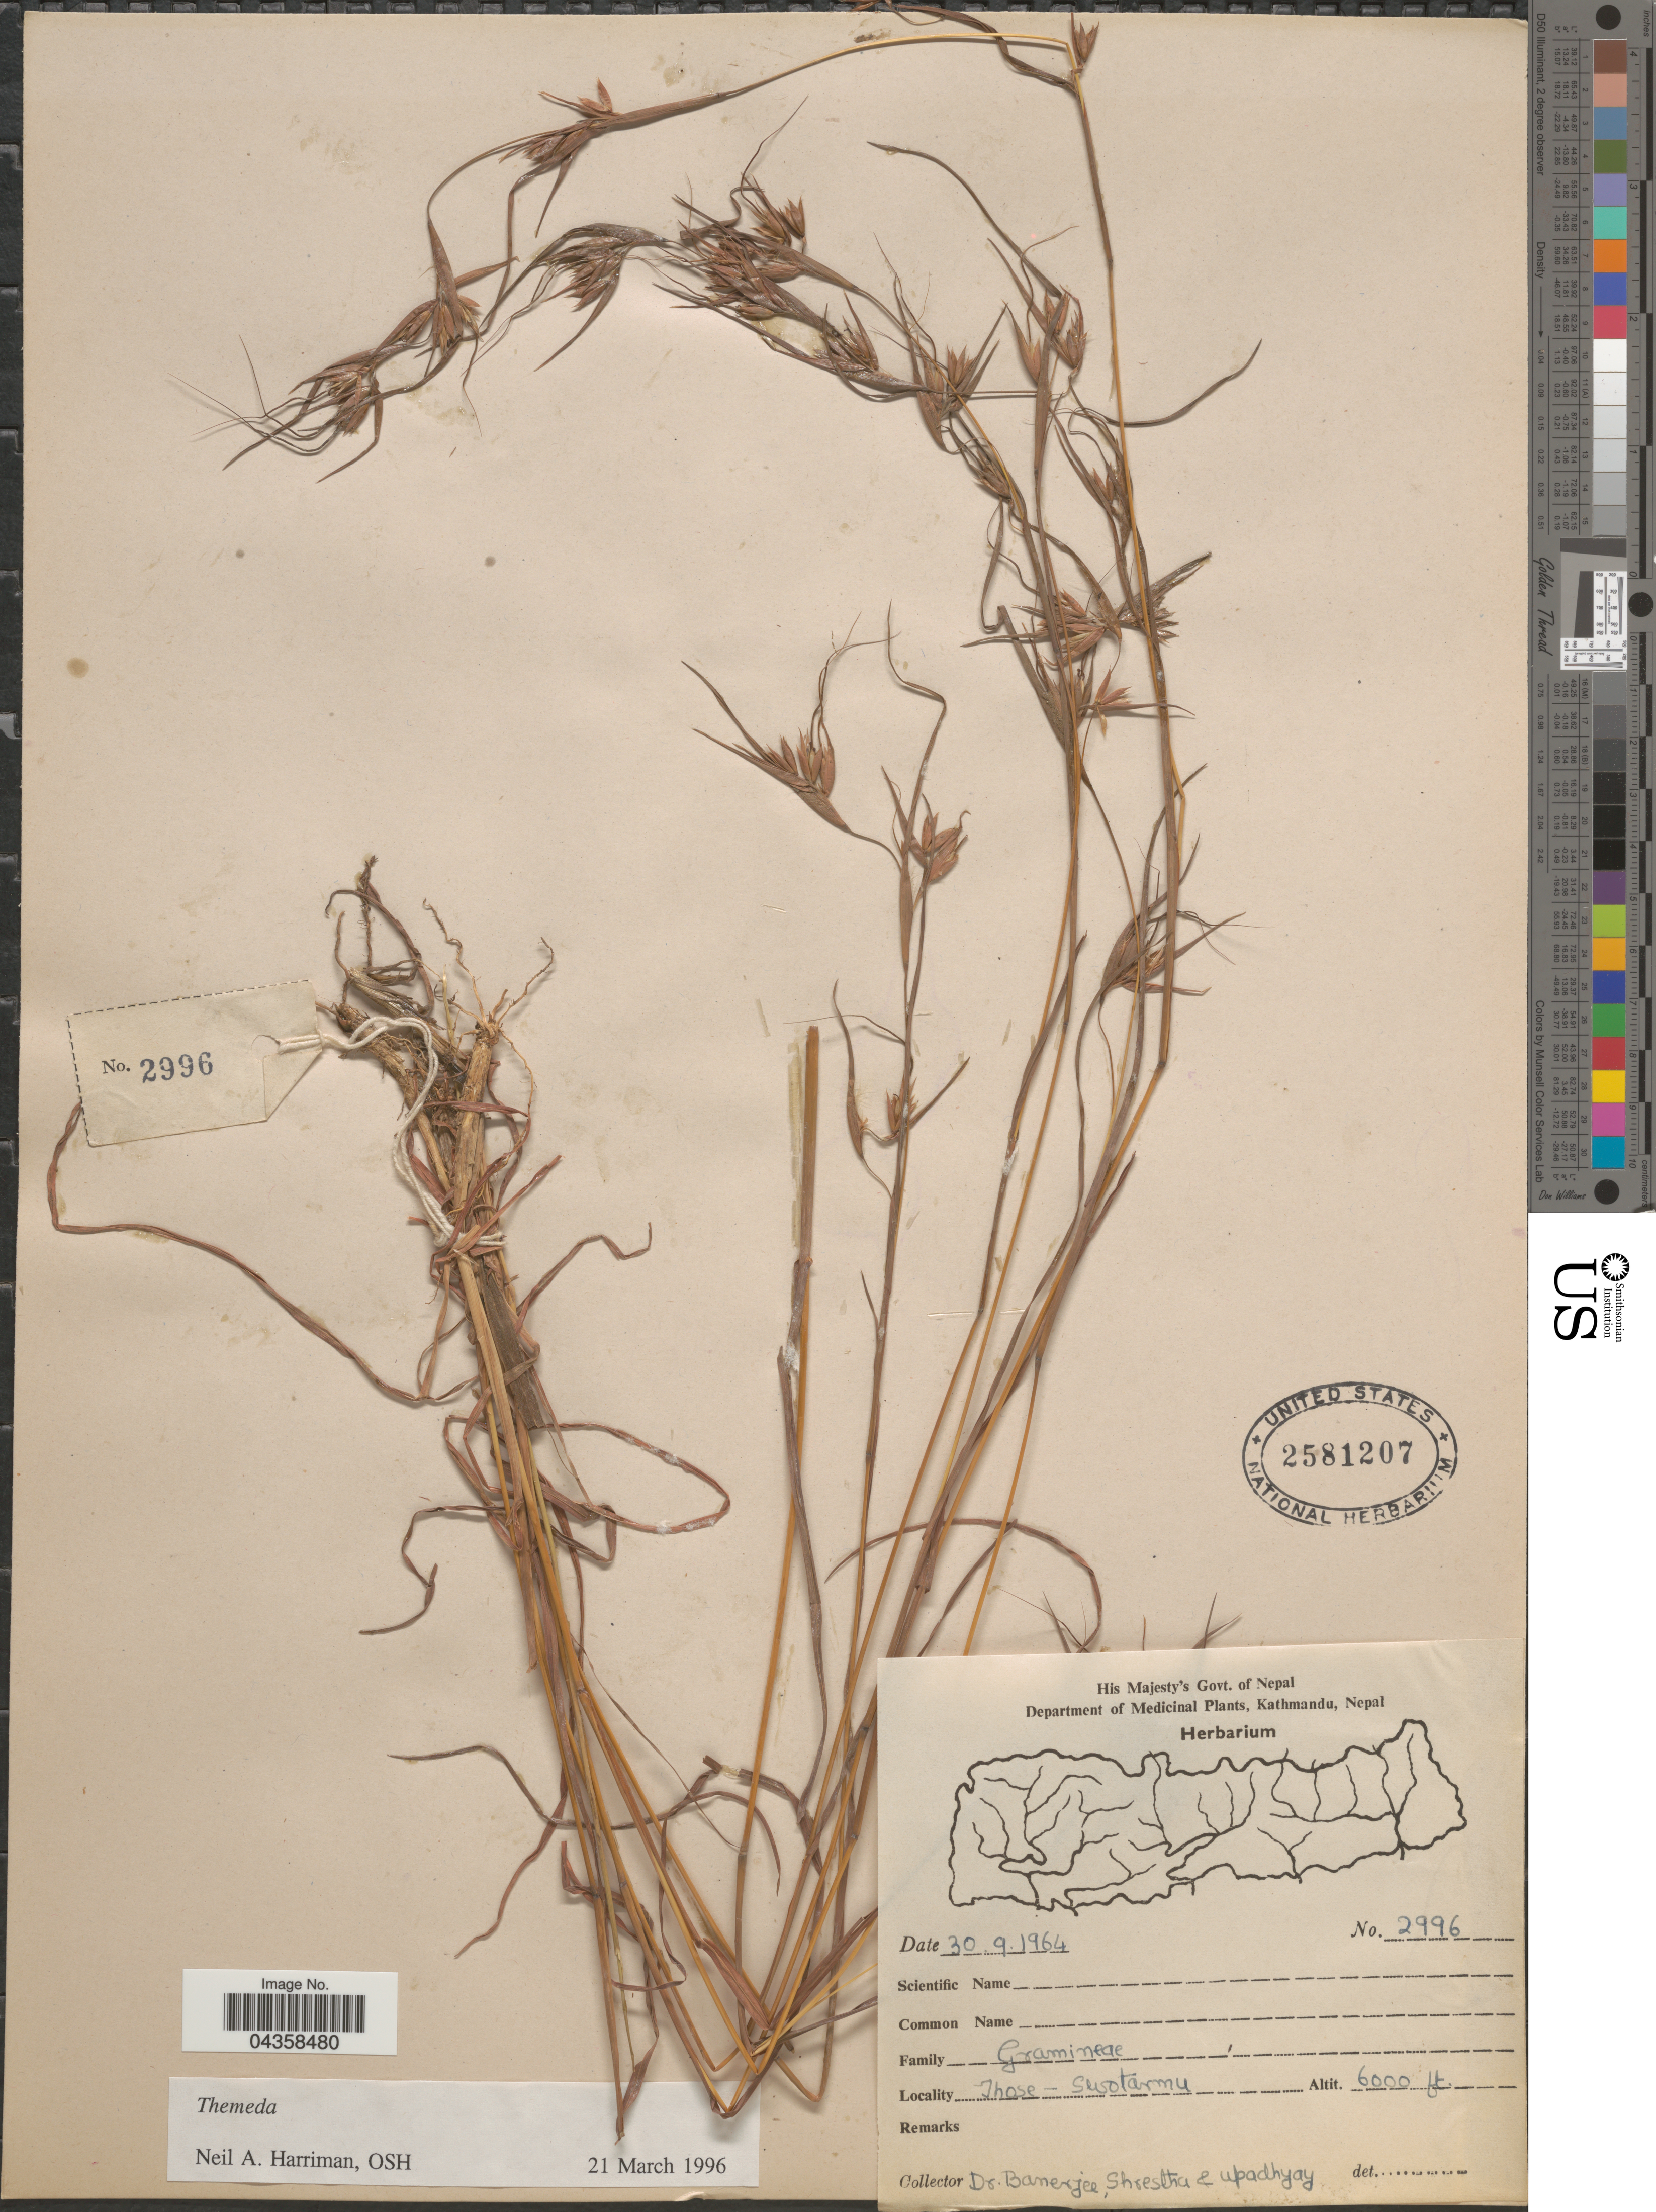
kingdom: Plantae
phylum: Tracheophyta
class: Liliopsida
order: Poales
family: Poaceae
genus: Themeda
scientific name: Themeda sp.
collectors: -. Banerjee, -. Shrestha & Upadhyay, --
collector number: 2996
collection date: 1964-09-30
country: Nepal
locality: Those - Seretari.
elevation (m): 1829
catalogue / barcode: US 2581207